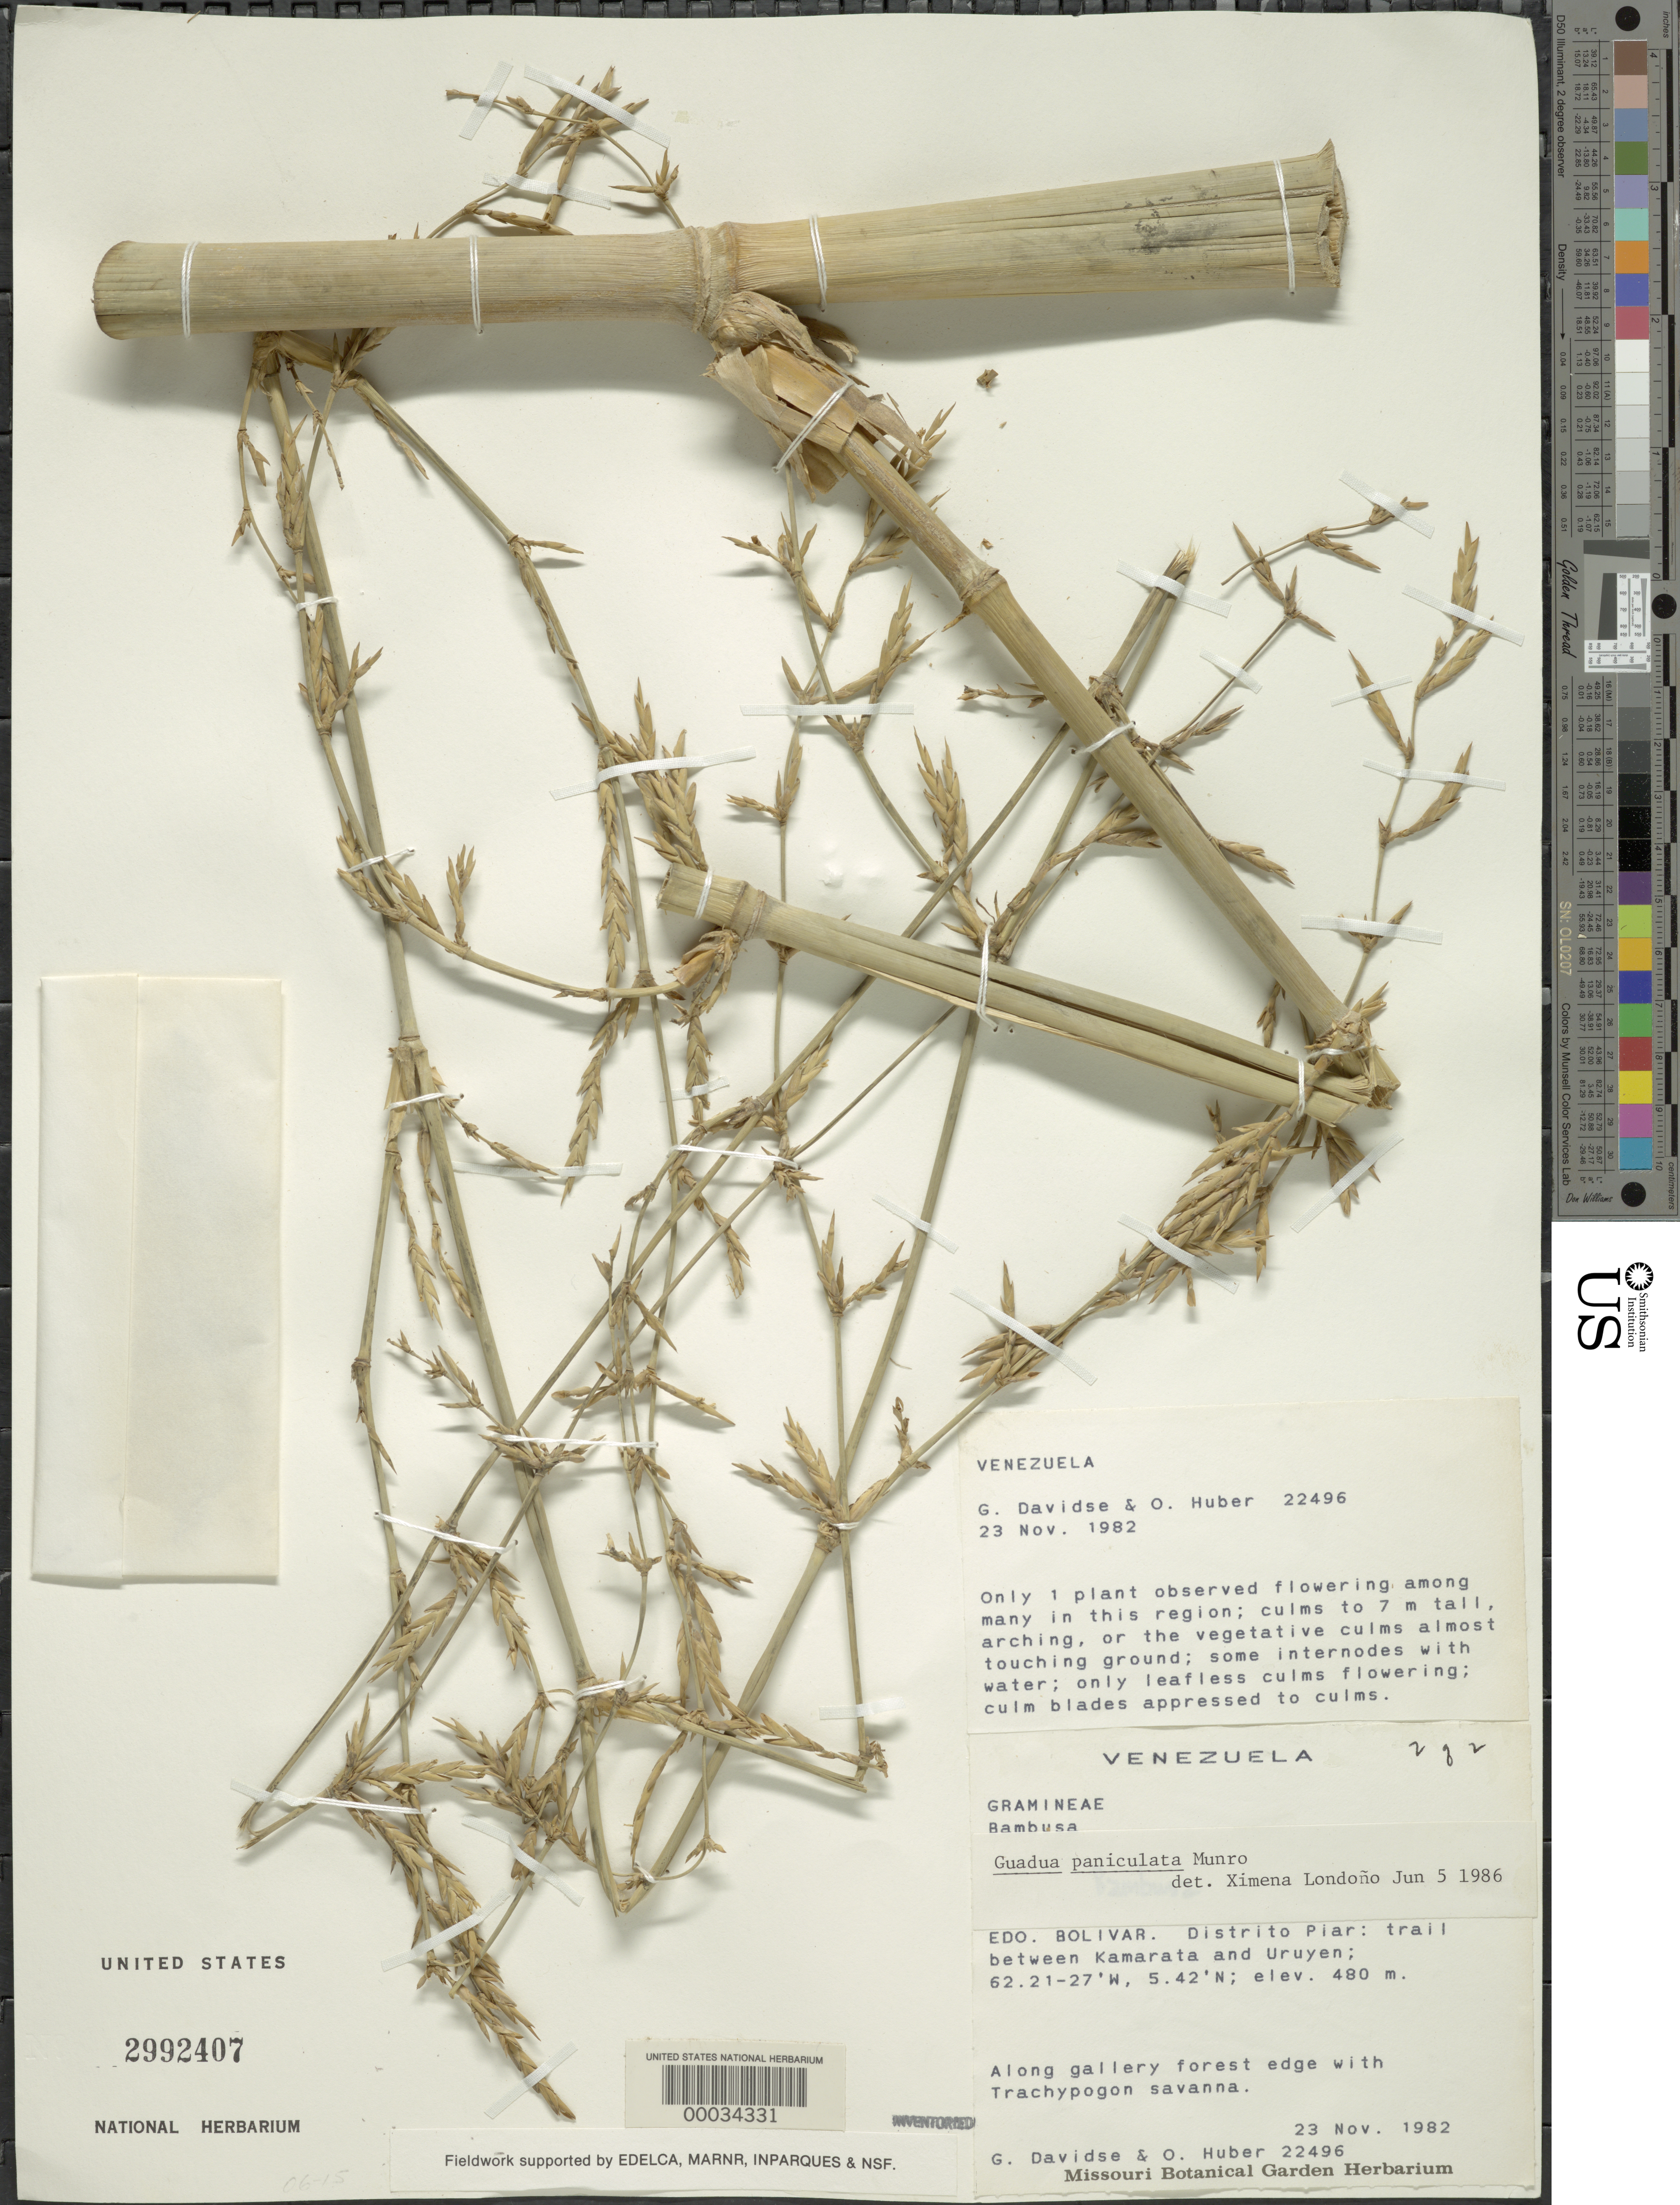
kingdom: Plantae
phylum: Tracheophyta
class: Liliopsida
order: Poales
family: Poaceae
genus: Guadua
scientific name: Guadua venezuelae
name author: Munro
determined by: McMurchie, Elizabeth, (UNITED STATES)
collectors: G. Davidse & O. Huber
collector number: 22496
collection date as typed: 23 Nov 1982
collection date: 1982-11-23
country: Venezuela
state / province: Bolivar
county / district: Piar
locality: Kamarata, uruyen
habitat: Along gallery forest edge with Trachypogon savanna.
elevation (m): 480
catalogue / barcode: US 2992407